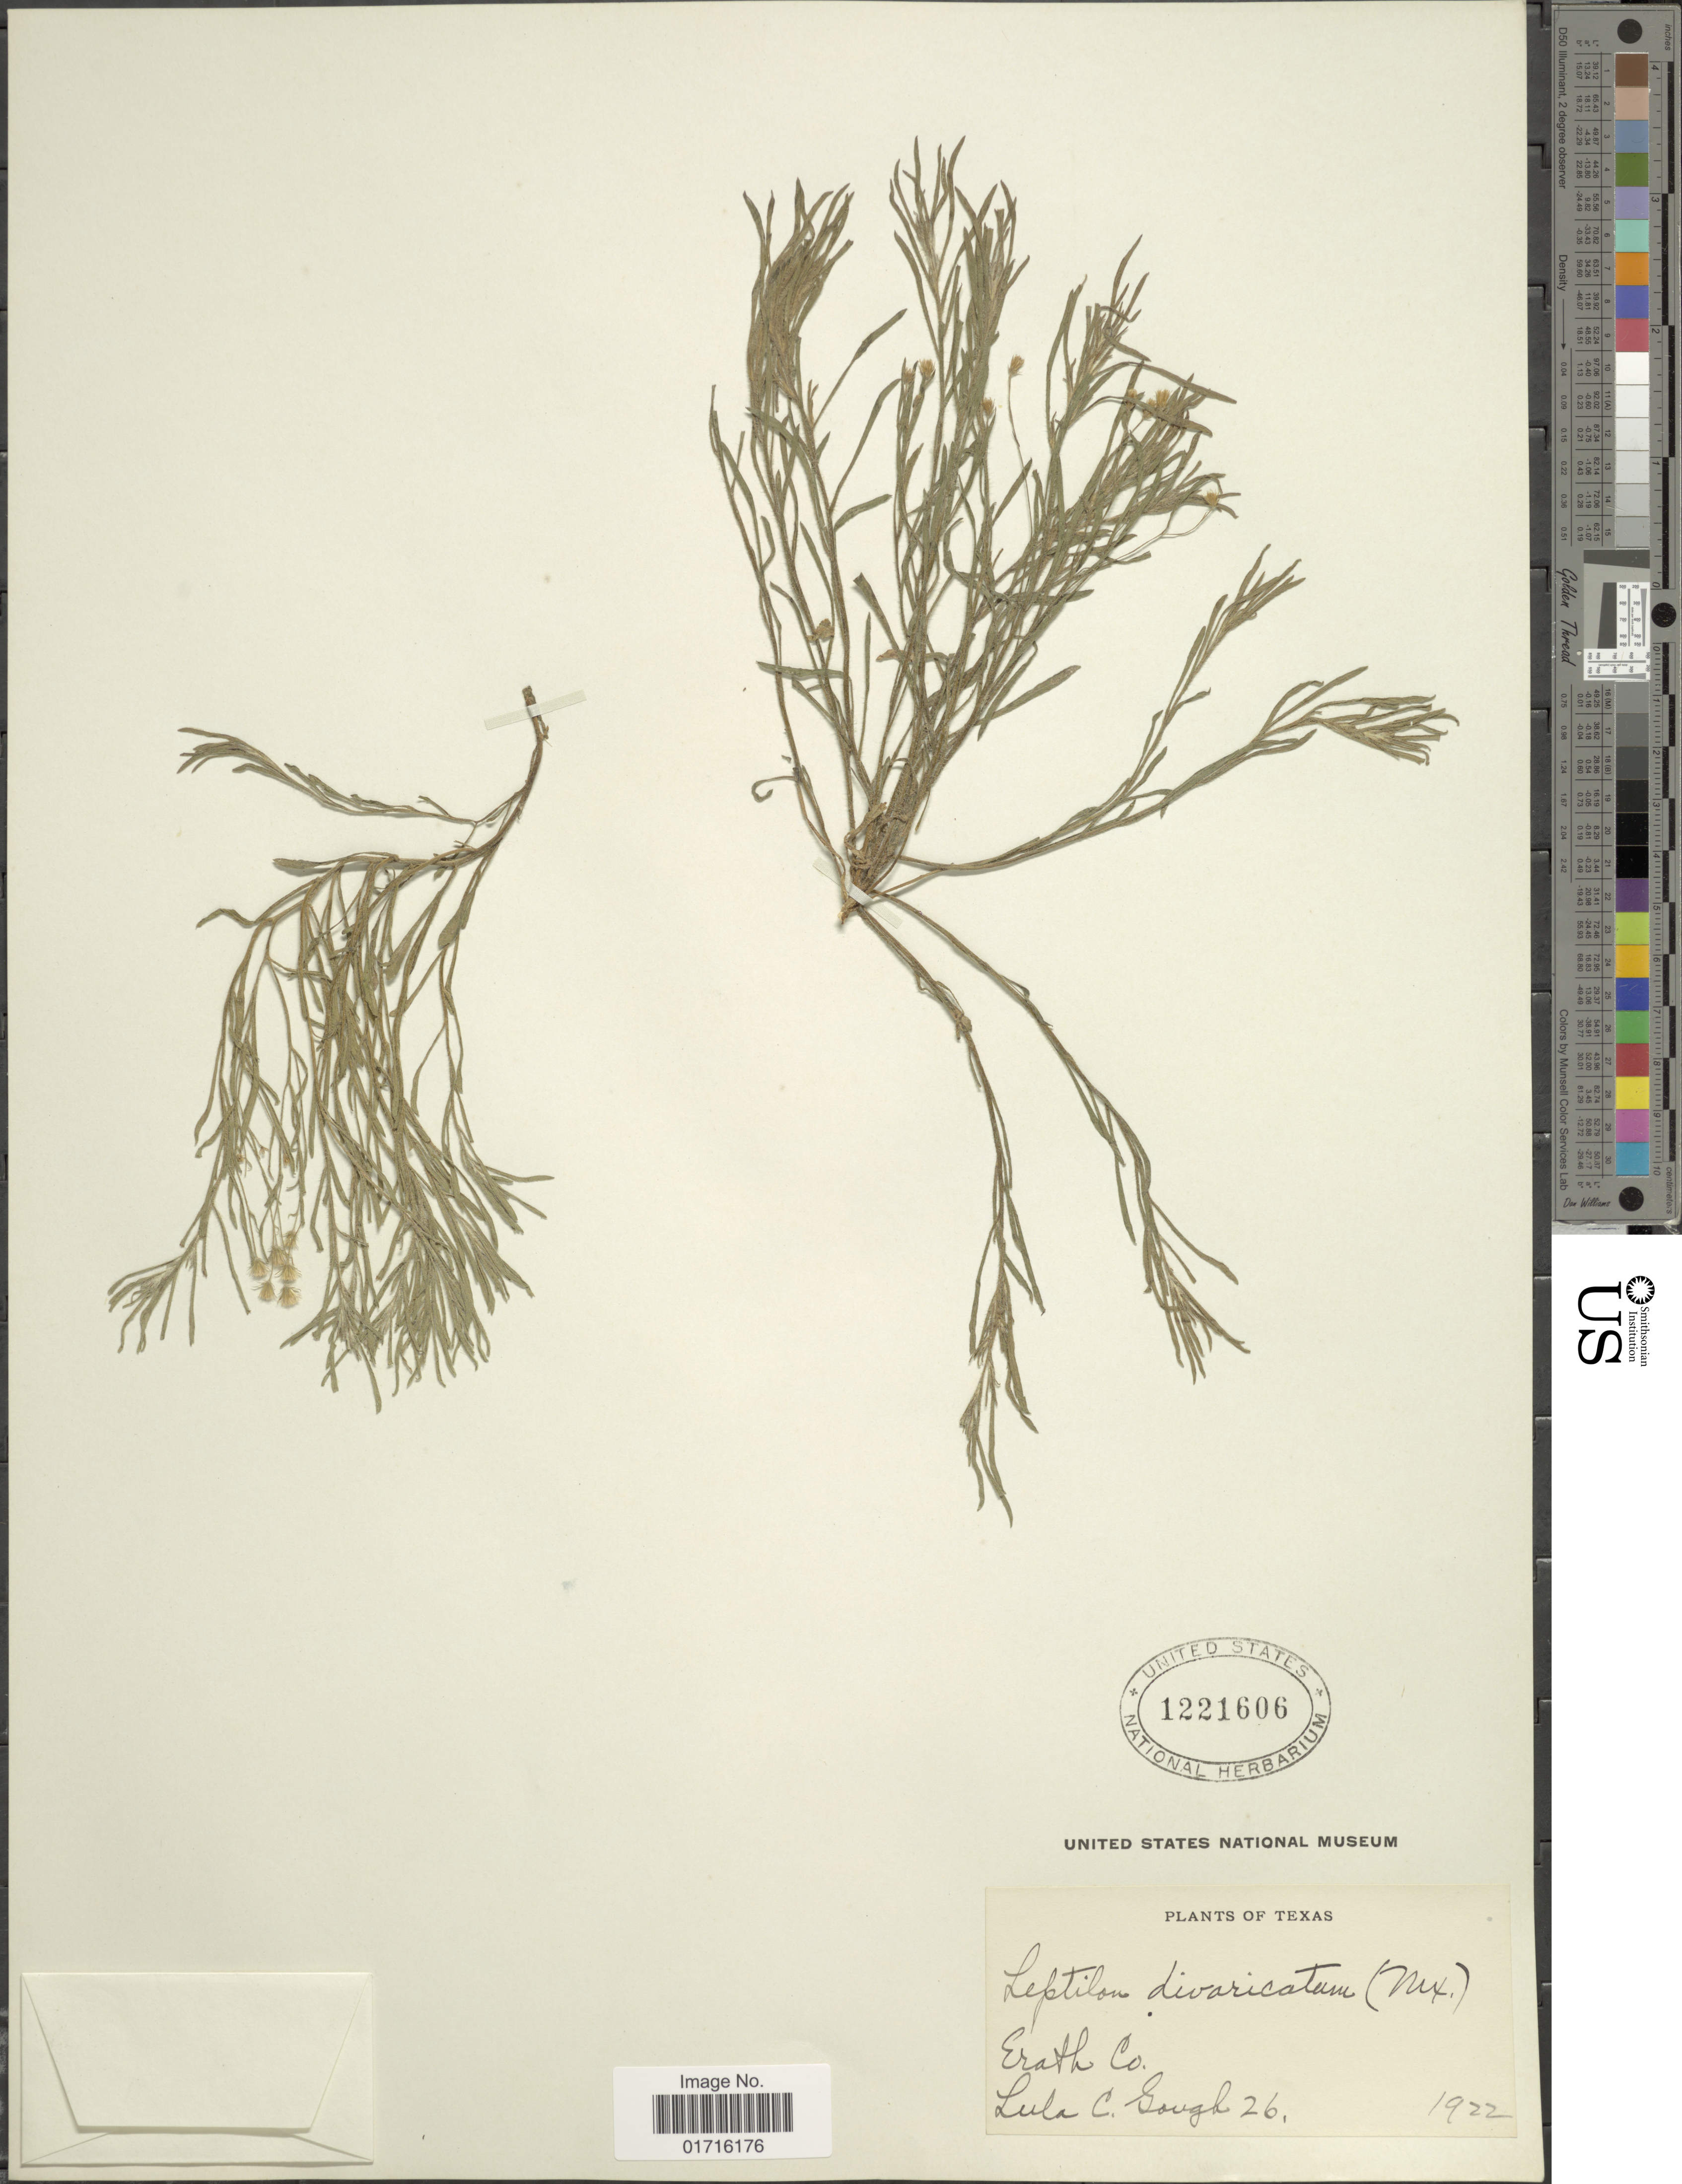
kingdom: Plantae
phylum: Tracheophyta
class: Magnoliopsida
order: Asterales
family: Asteraceae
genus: Conyza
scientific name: Conyza divaricata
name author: Spreng.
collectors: L. Gough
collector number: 26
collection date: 1922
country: United States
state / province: Texas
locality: Erath Co.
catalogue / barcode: US 1221606